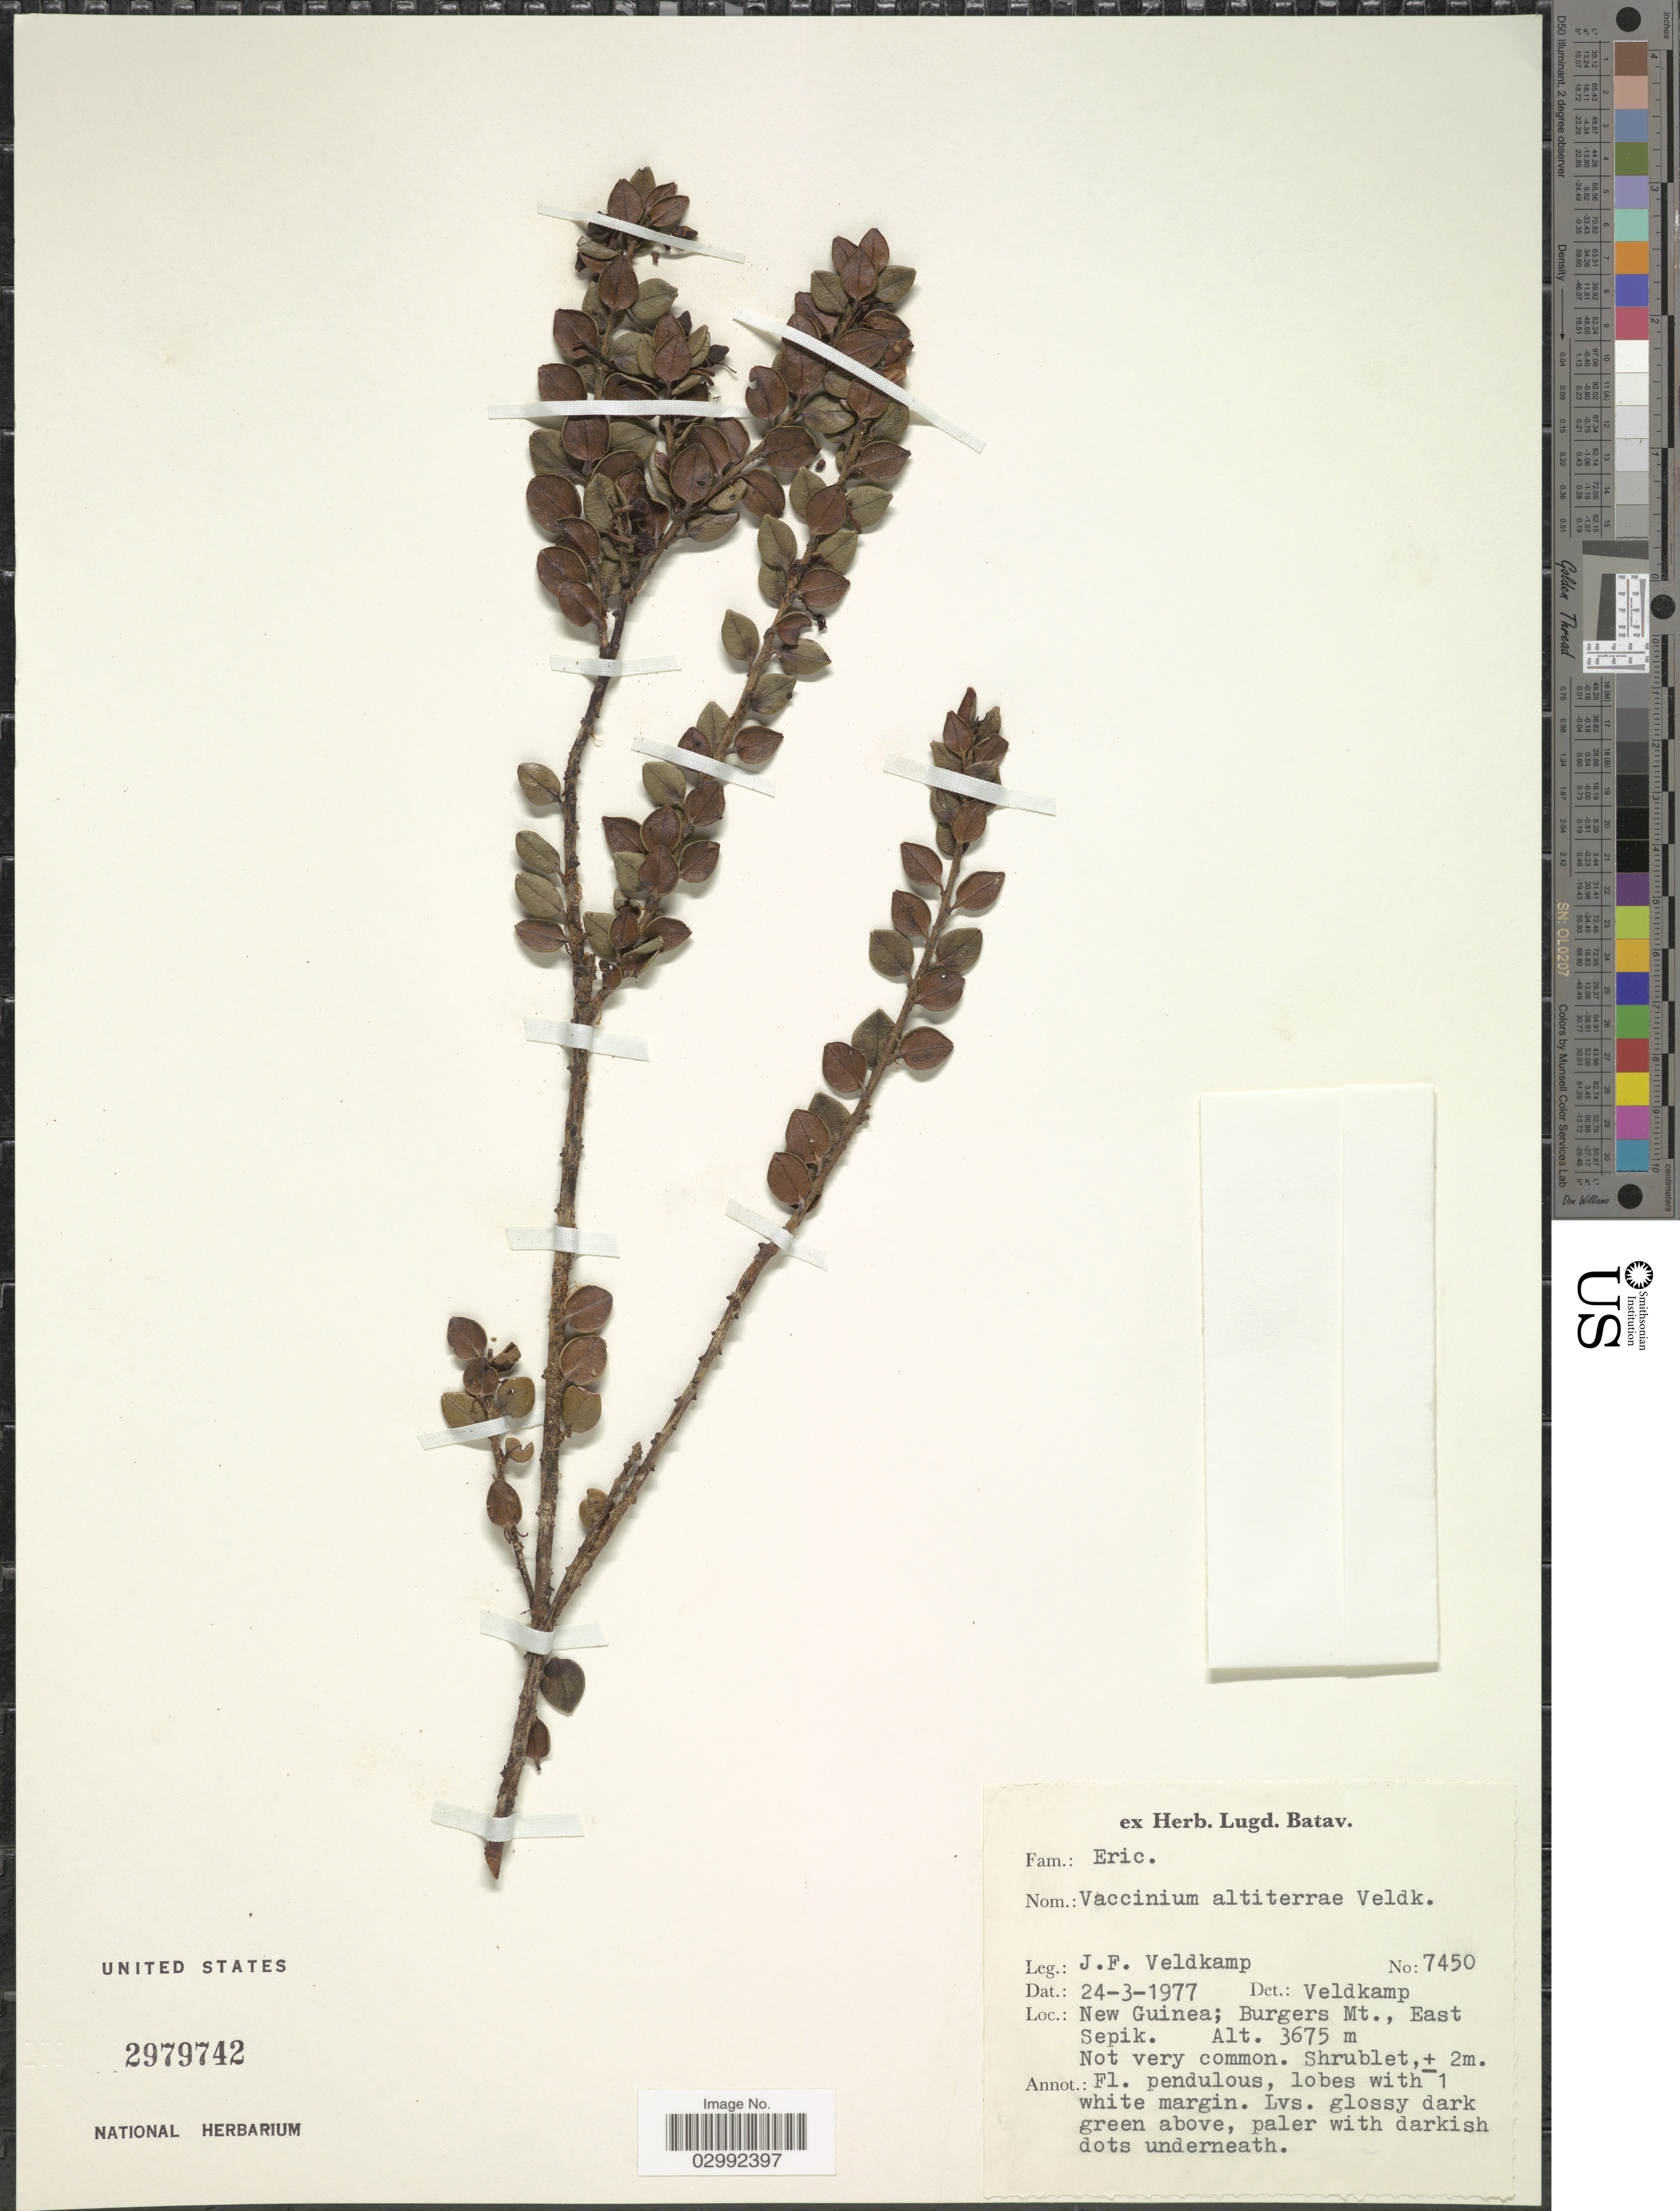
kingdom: Plantae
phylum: Tracheophyta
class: Magnoliopsida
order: Ericales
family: Ericaceae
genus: Vaccinium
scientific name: Vaccinium altiterrae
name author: Veldkamp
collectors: J. F. Veldkamp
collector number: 7450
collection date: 1977-03-24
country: Papua New Guinea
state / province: East Sepik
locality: New Guinea; Burgers Mt.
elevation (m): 3675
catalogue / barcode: US 2979742